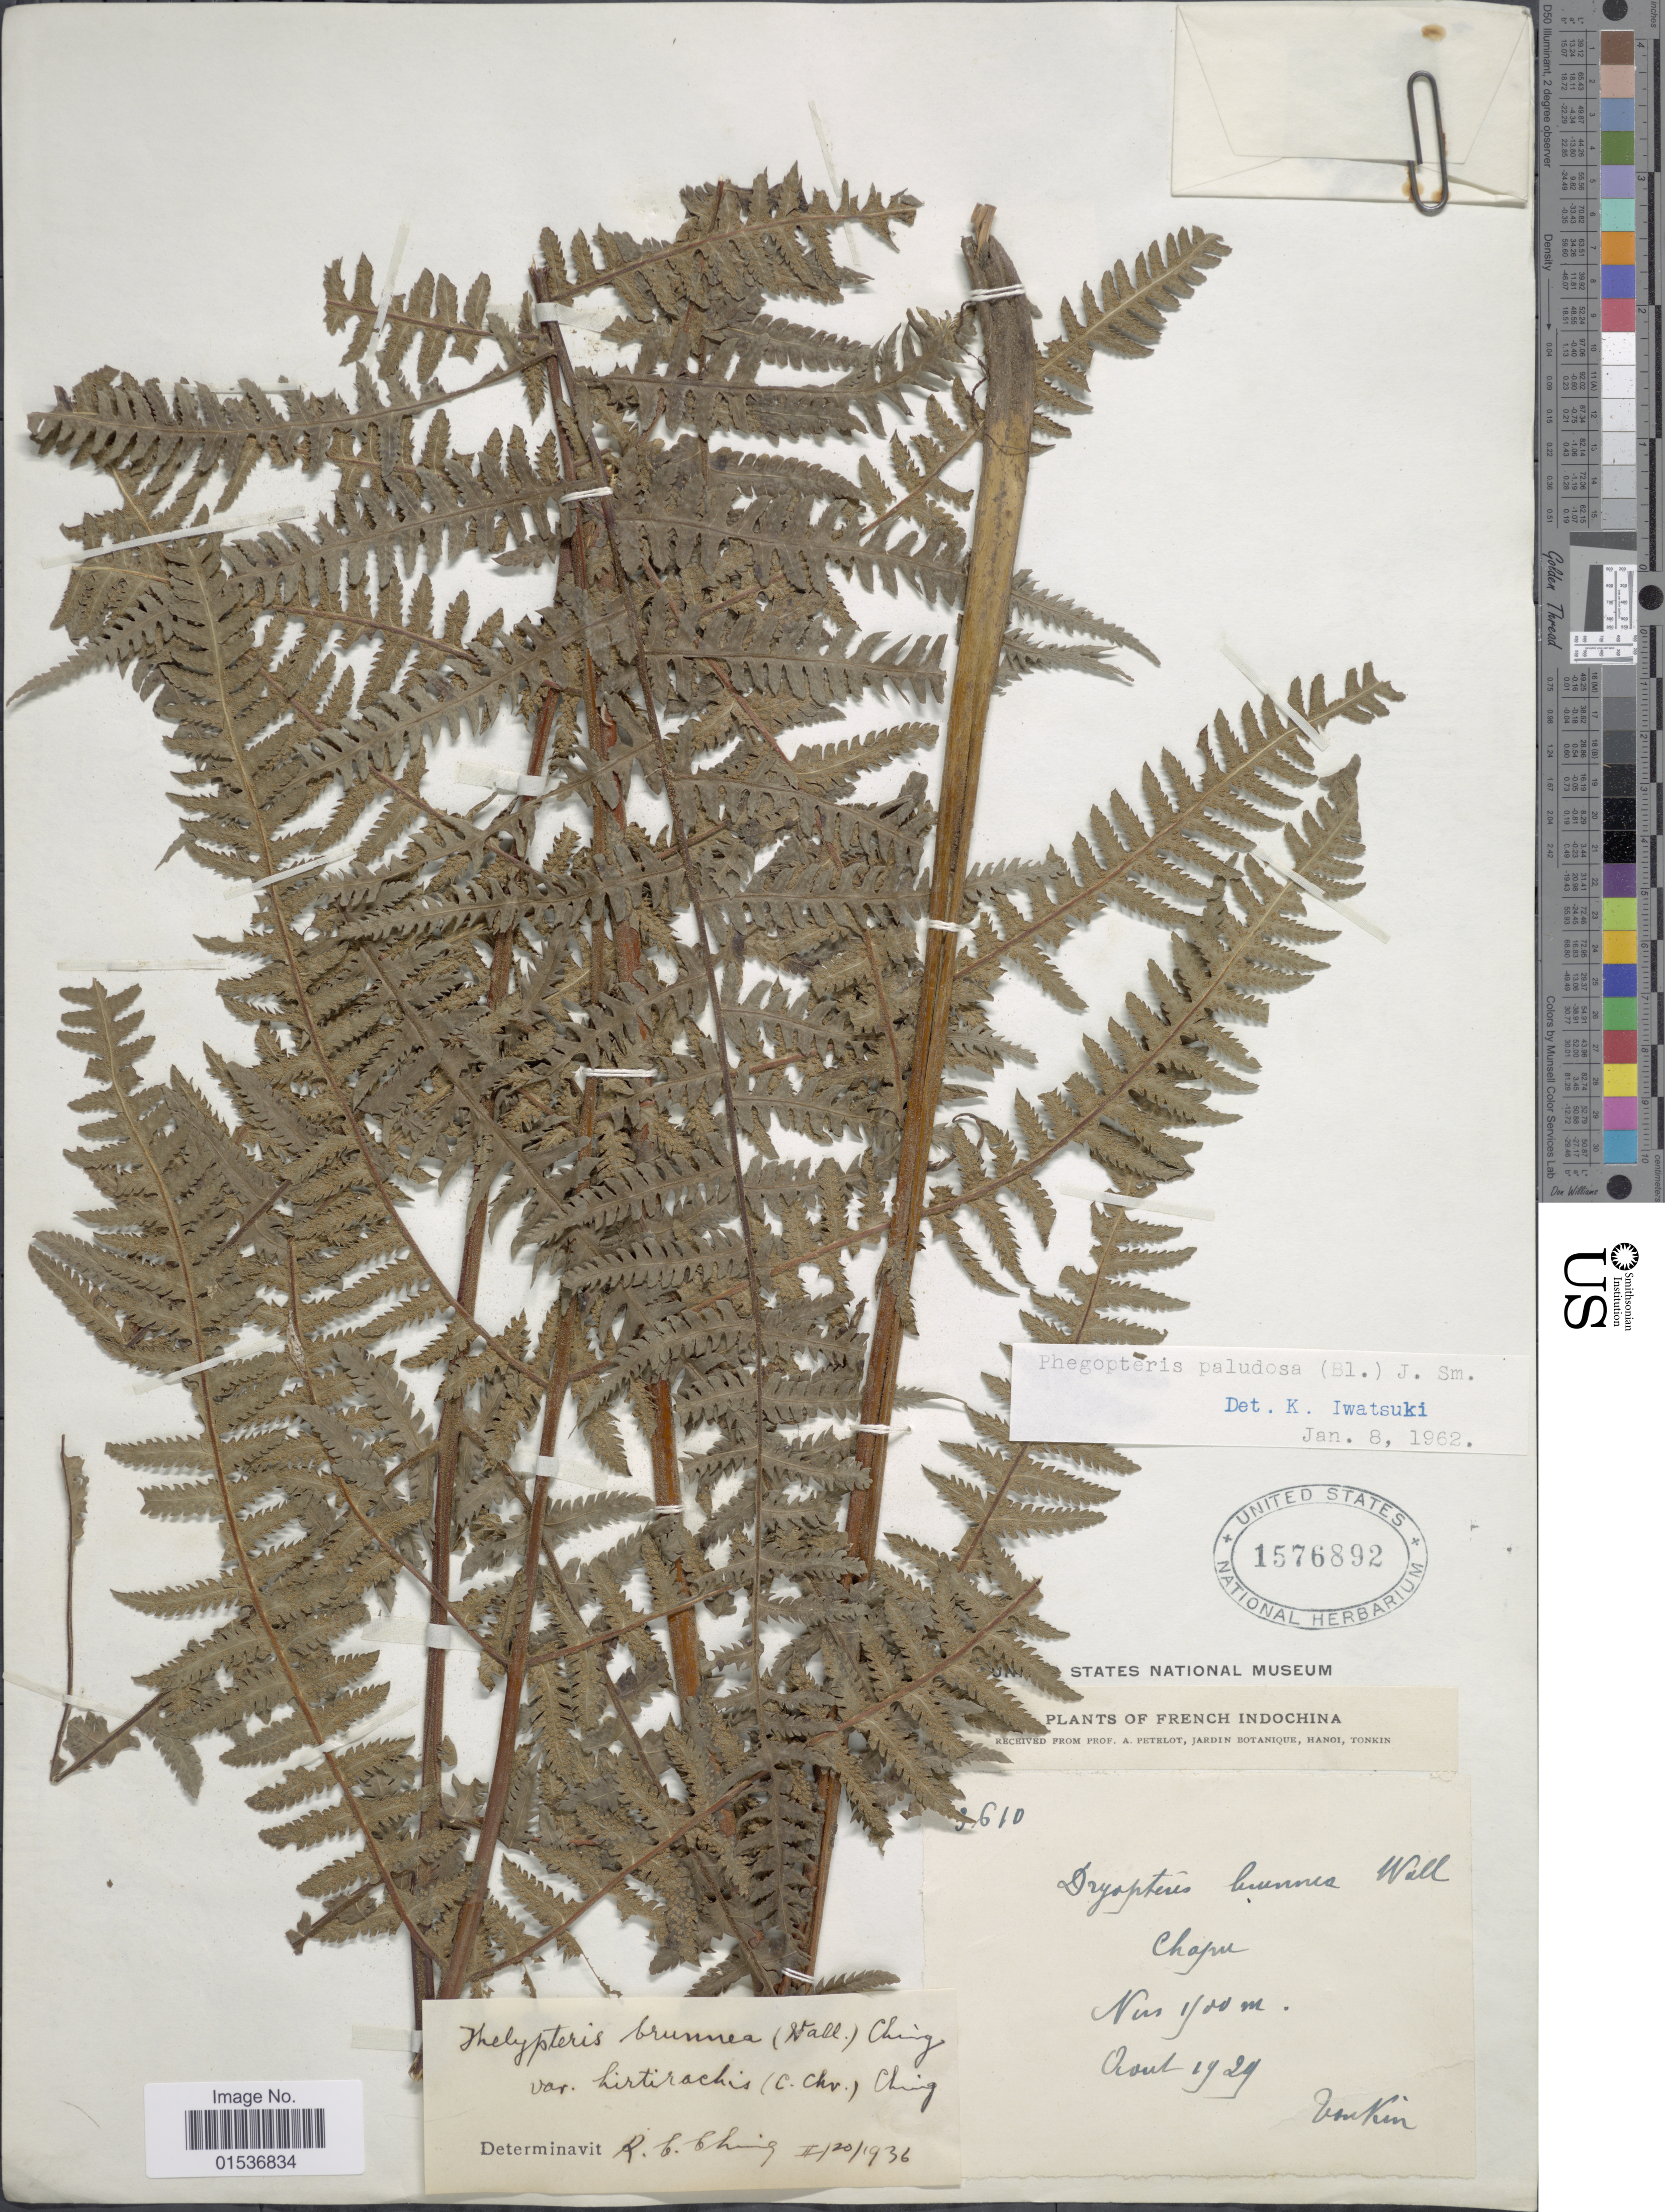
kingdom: Plantae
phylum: Tracheophyta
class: Polypodiopsida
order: Polypodiales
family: Thelypteridaceae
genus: Pseudophegopteris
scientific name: Pseudophegopteris pyrrhorachis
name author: (Kunze) Ching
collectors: A. Petelot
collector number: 3610*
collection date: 1929-08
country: Vietnam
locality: Tonkin. Chapu. French Indochina.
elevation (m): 1500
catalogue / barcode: US 1576892